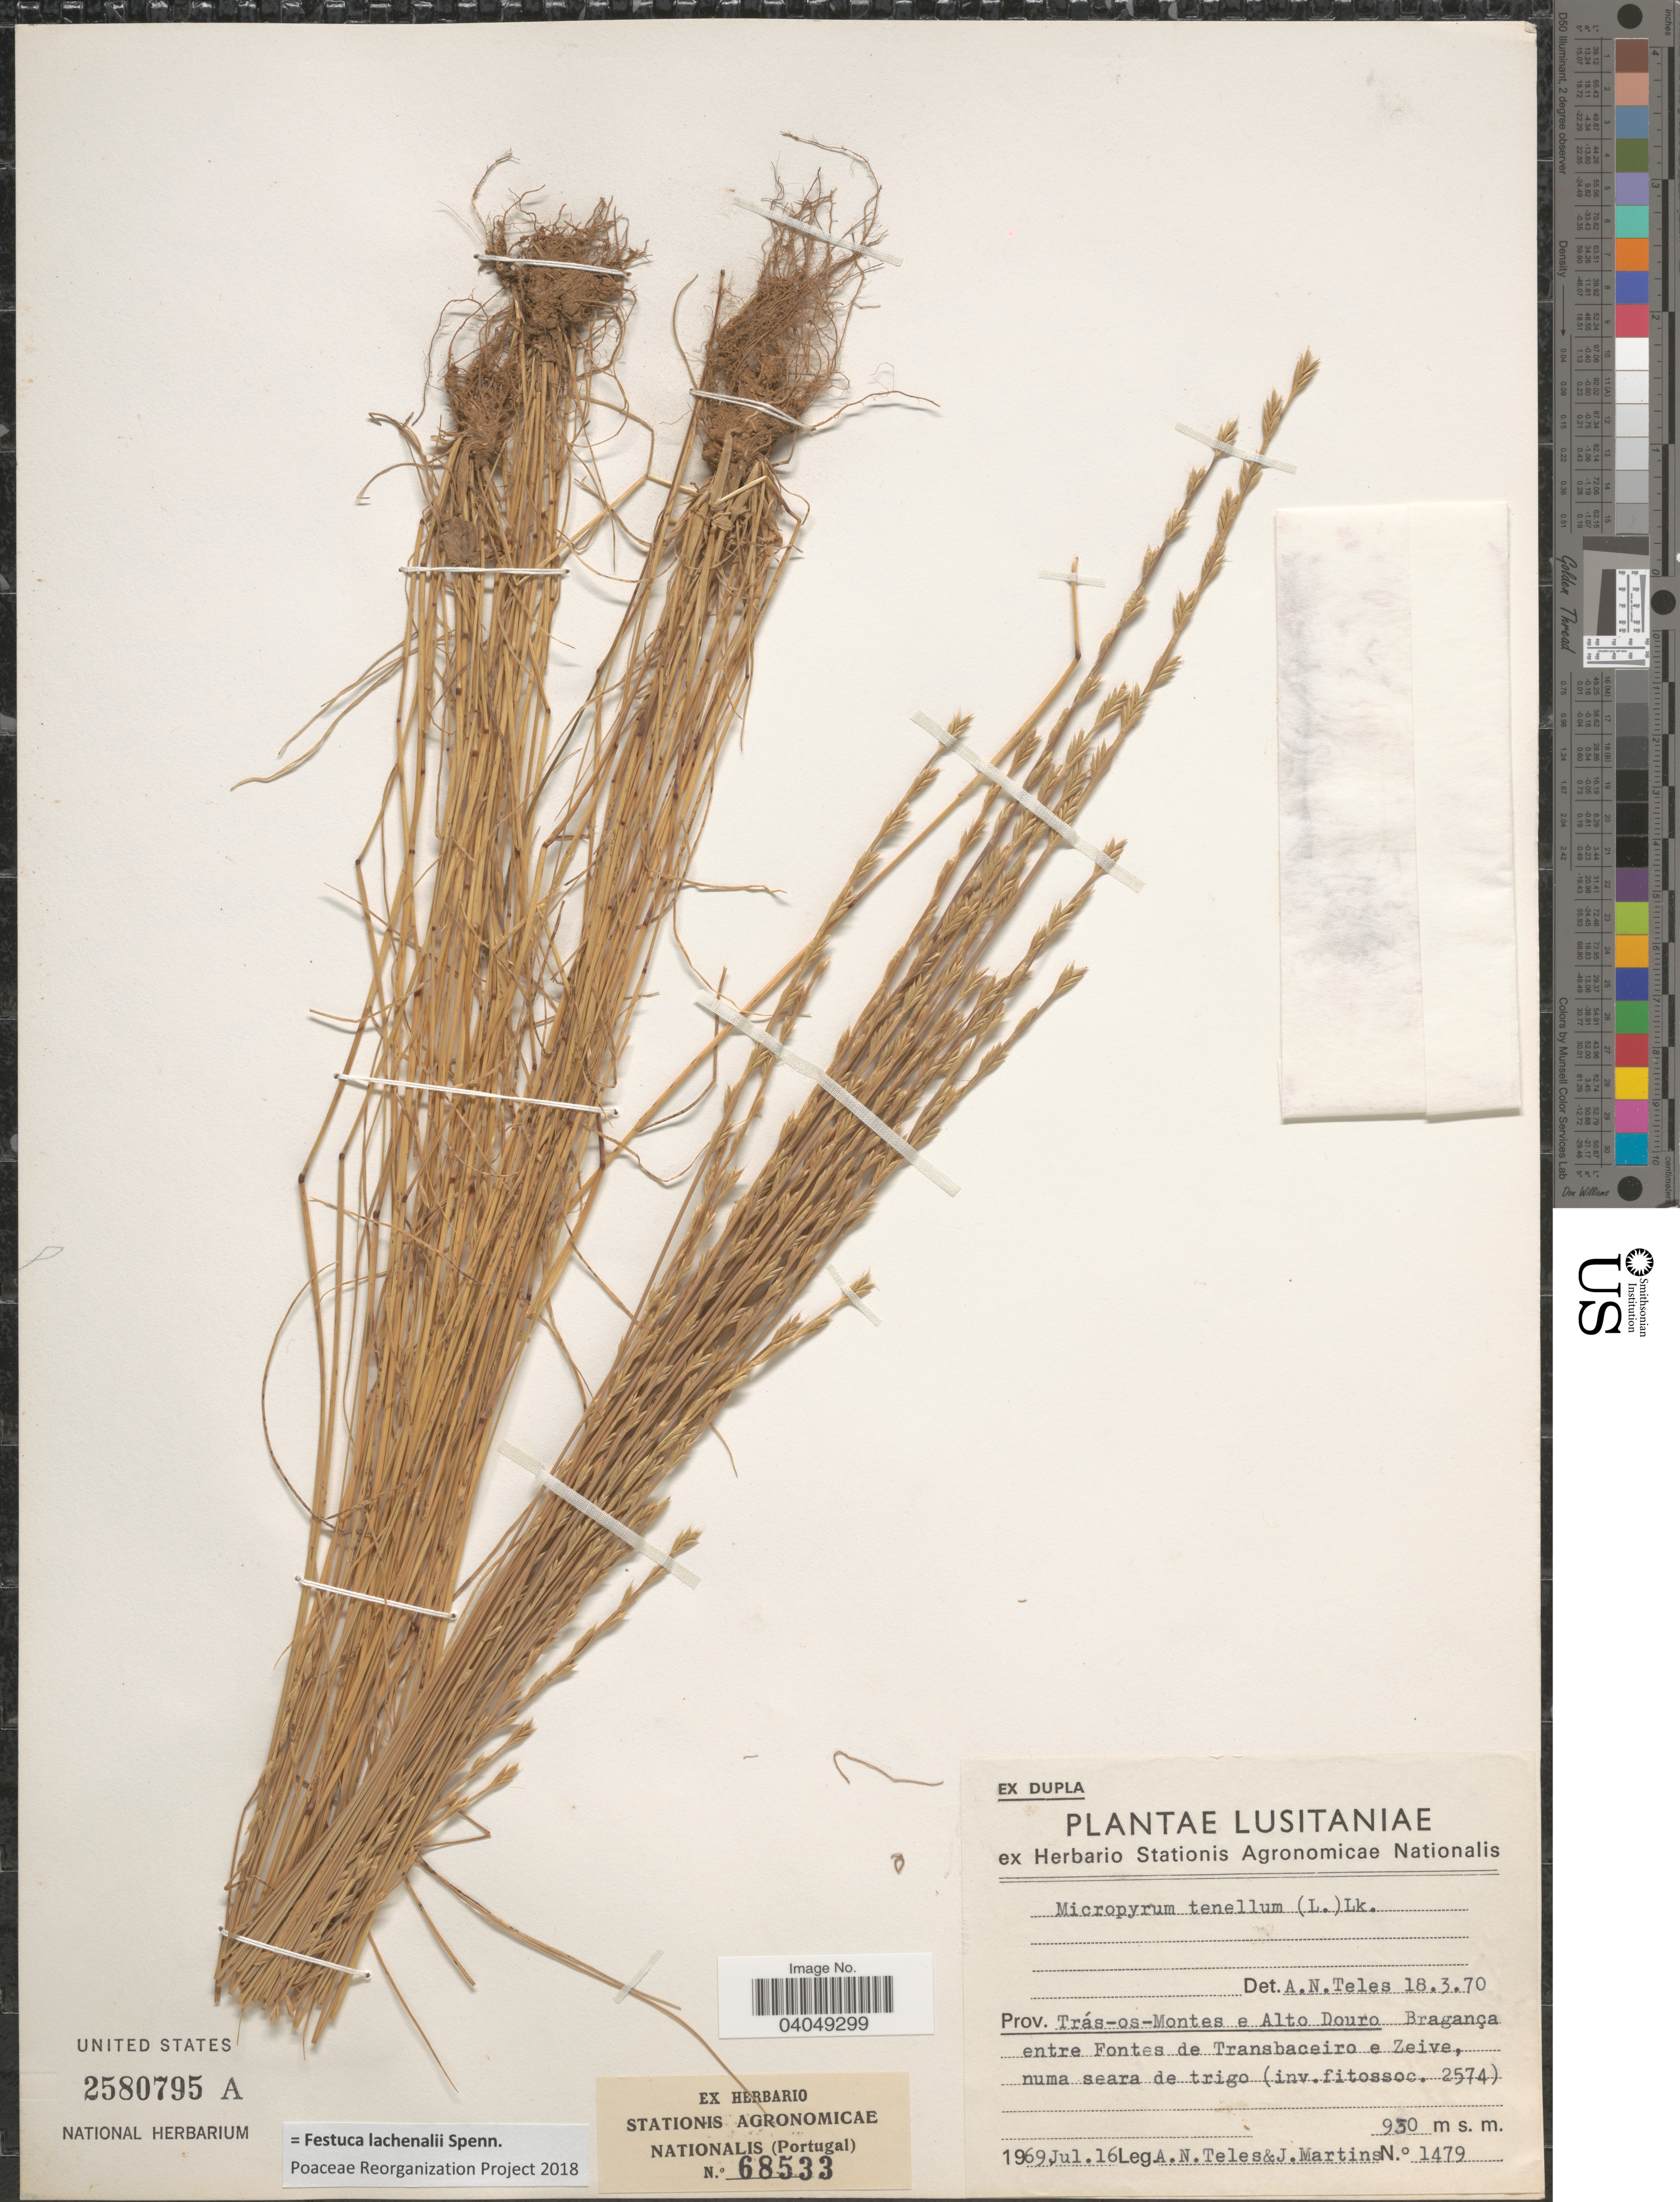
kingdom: Plantae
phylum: Tracheophyta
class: Liliopsida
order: Poales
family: Poaceae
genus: Festuca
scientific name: Festuca lachenalii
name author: Spenn.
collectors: A. Teles & J. Martins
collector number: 1479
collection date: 1969-07-16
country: Portugal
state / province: Braganca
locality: Lusitaniae. Prov. Trás-os-Montes e Alto Douro. Bragança entre Fontes de Transbaceiro e Zeive.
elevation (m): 950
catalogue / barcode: US 2580795A